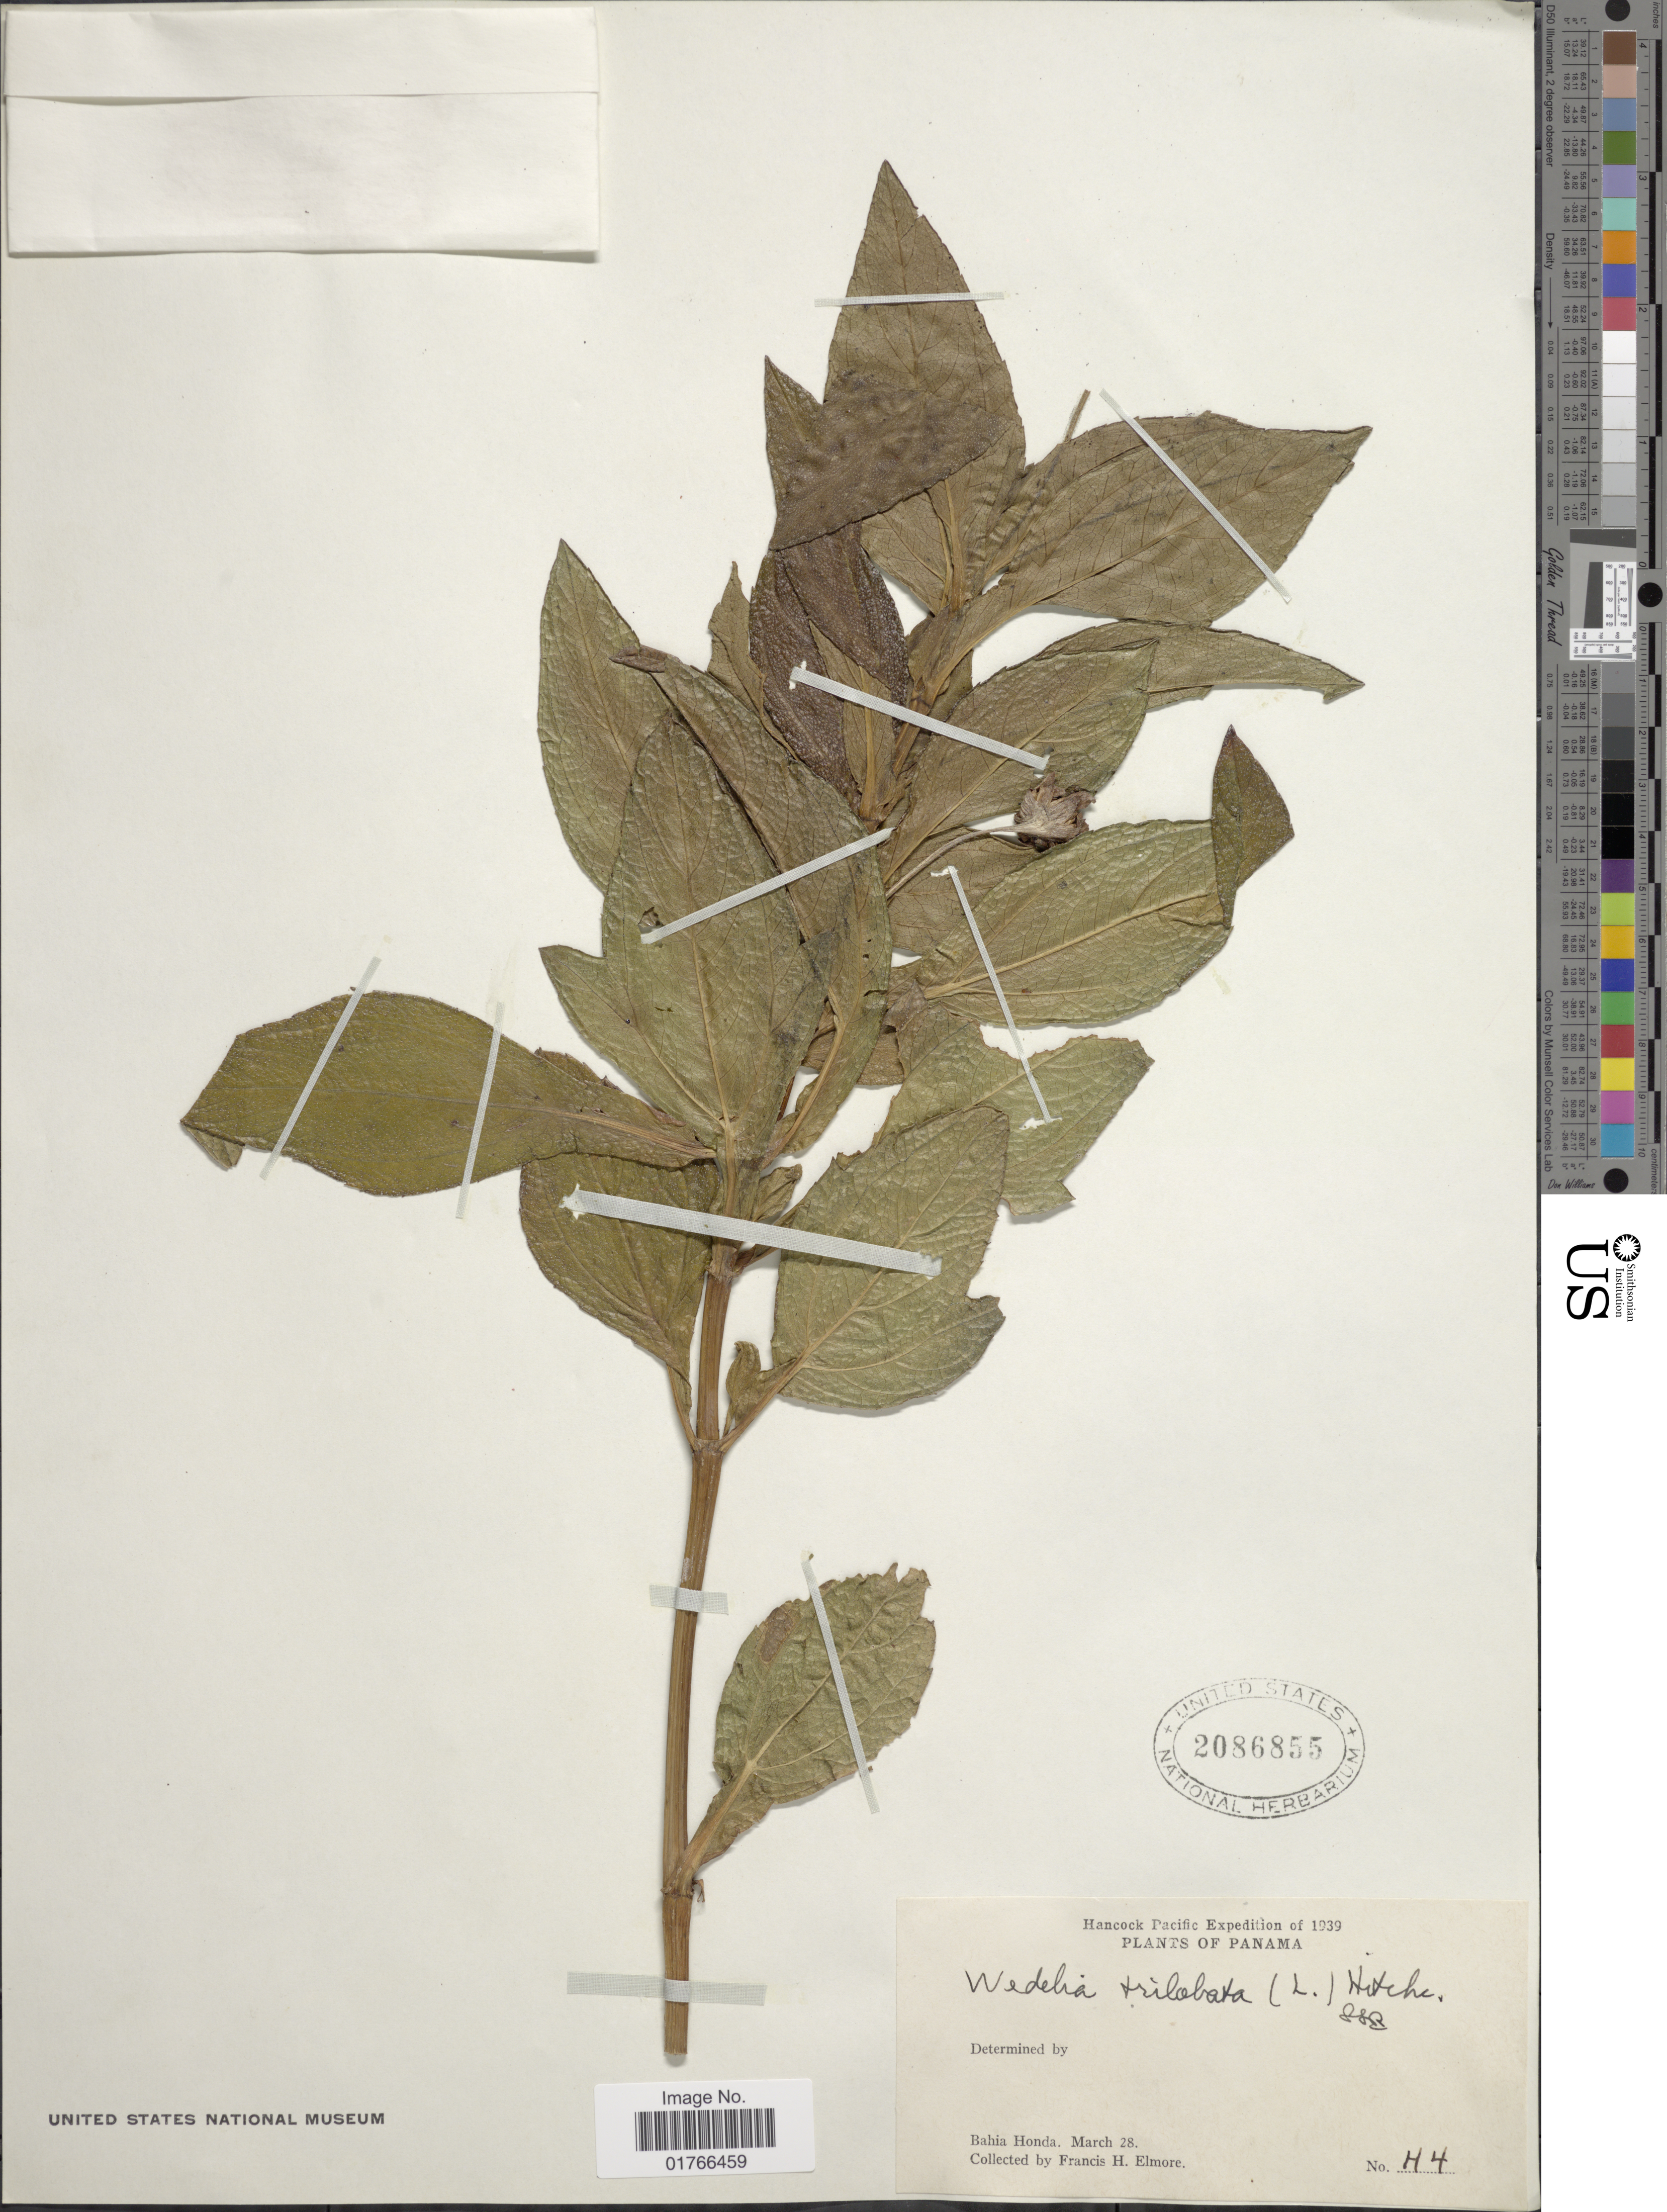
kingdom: Plantae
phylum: Tracheophyta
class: Magnoliopsida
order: Asterales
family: Asteraceae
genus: Sphagneticola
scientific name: Sphagneticola trilobata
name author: (L.) Pruski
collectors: F. H. Elmore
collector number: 44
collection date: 1939-03-28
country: Panama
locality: Bahia Honda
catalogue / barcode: US 2086855